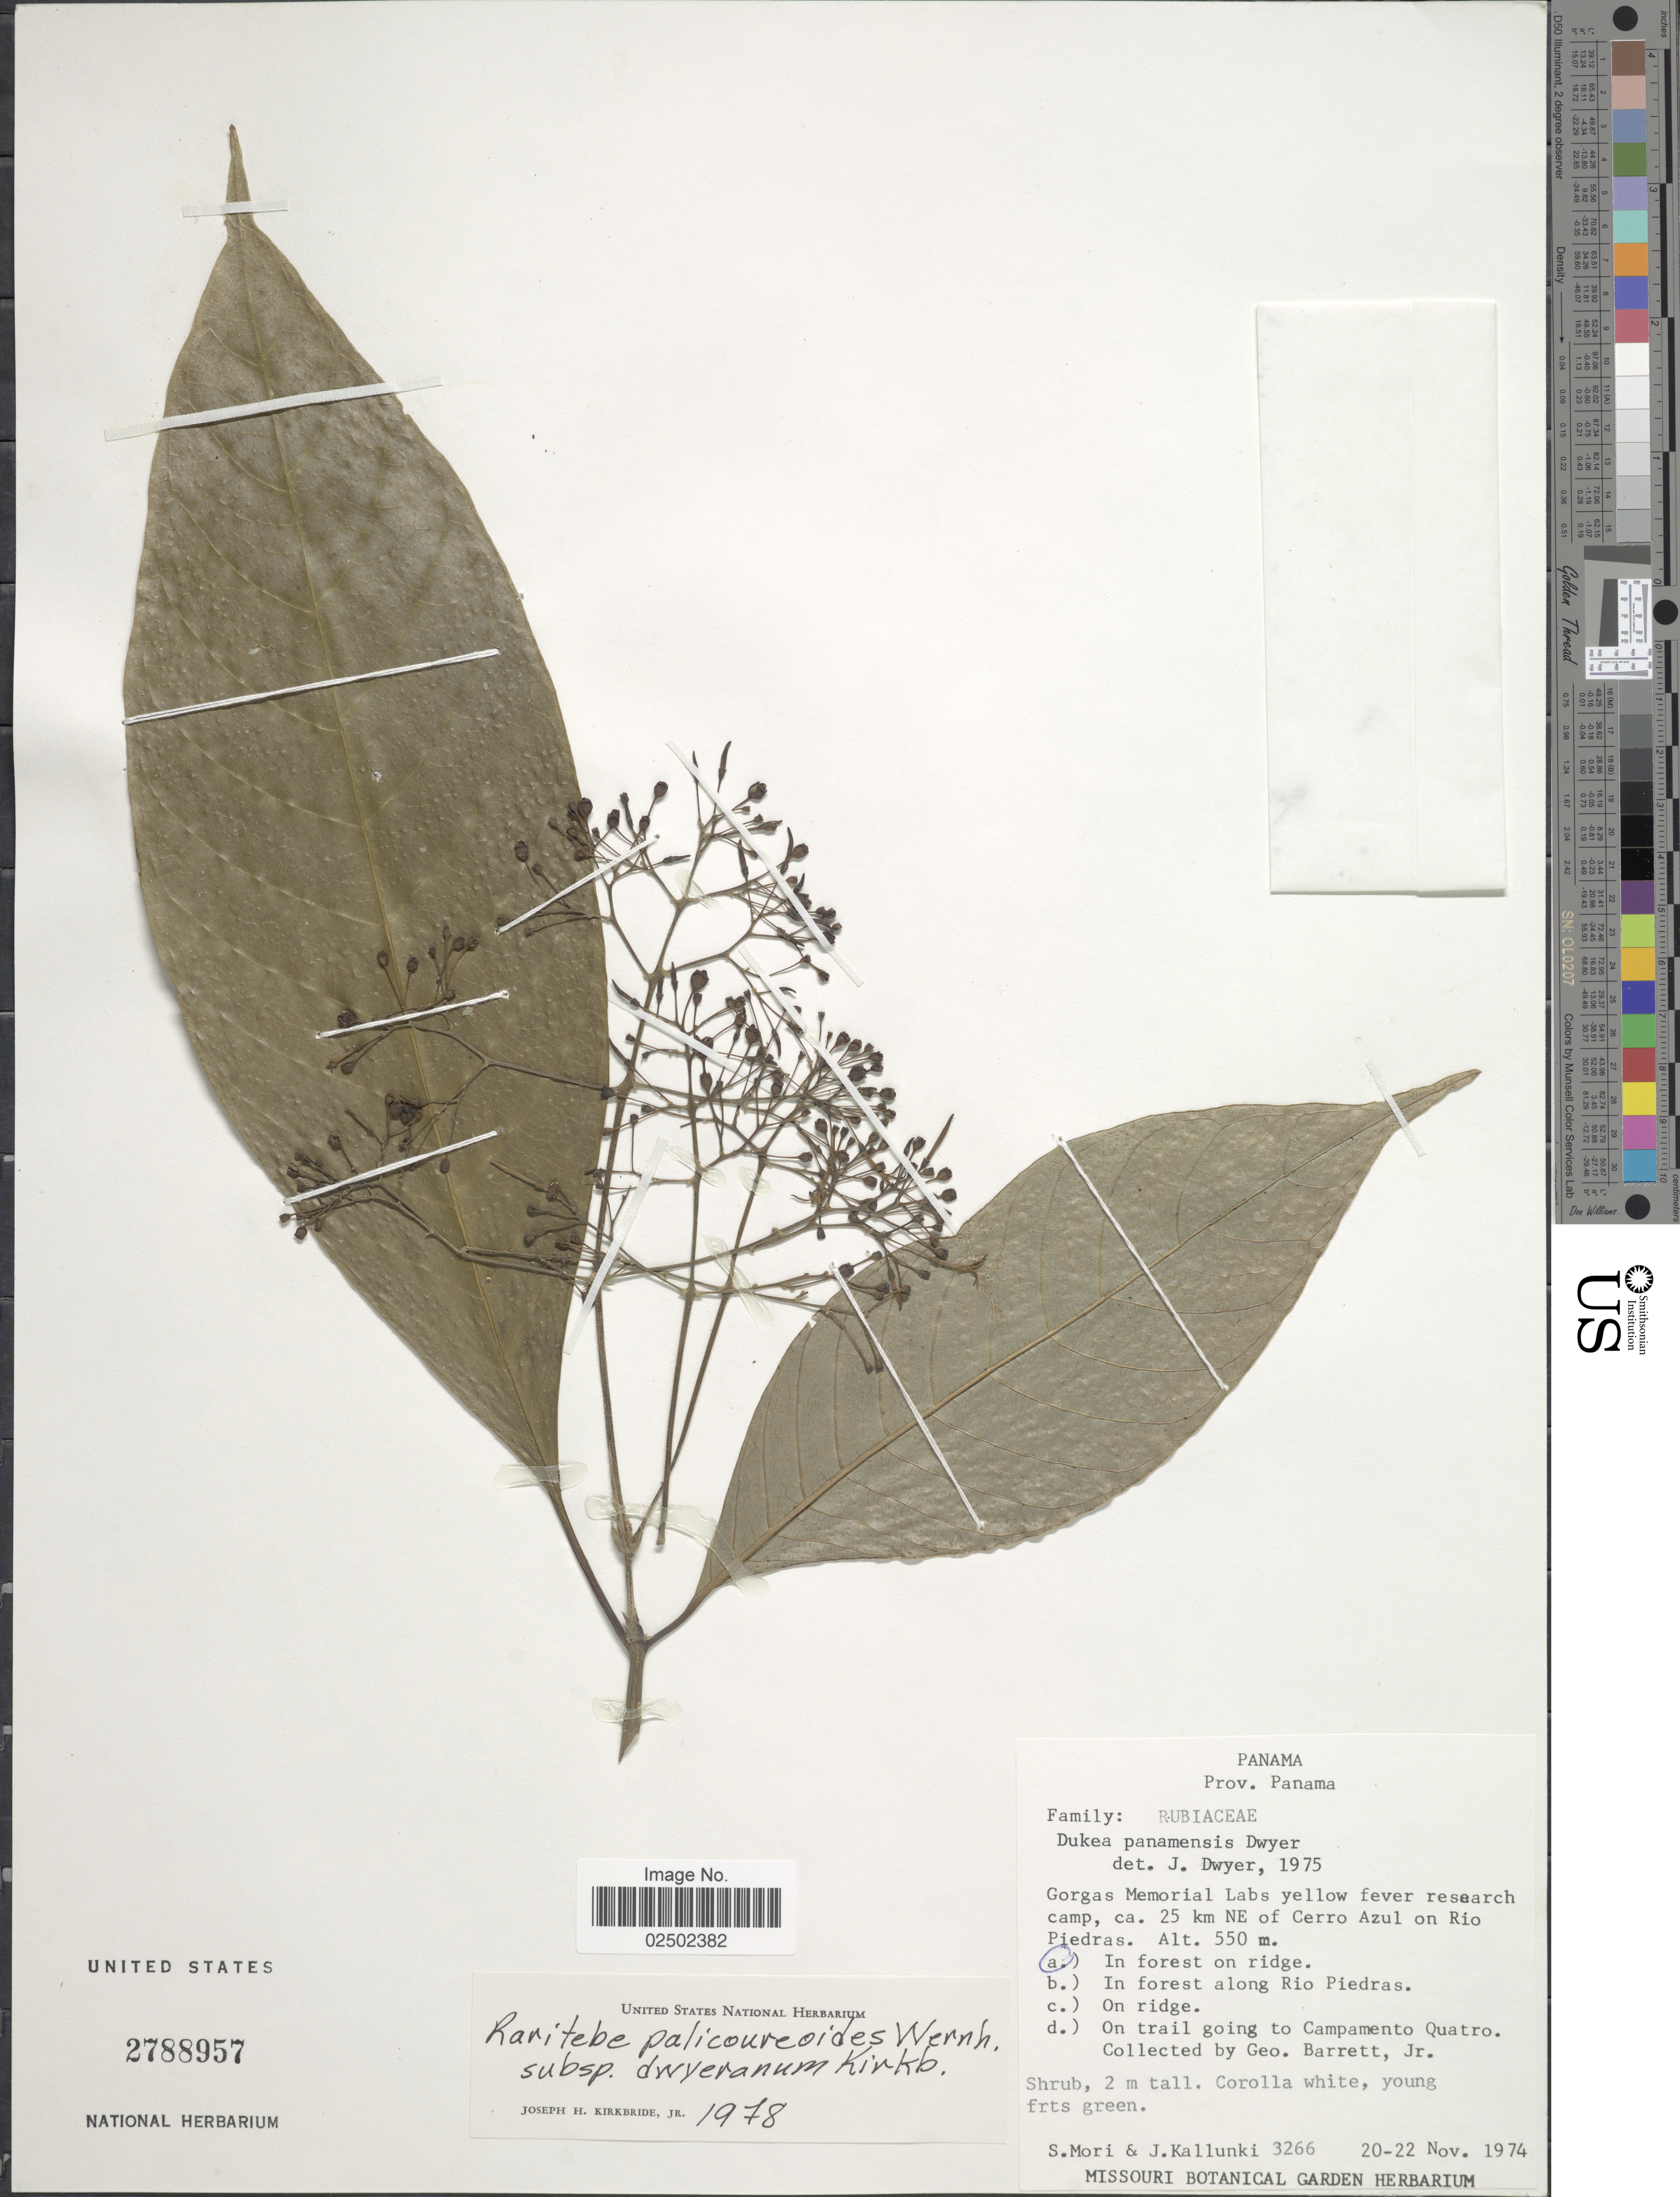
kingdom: Plantae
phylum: Tracheophyta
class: Magnoliopsida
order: Gentianales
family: Rubiaceae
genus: Raritebe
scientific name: Raritebe palicoureoides subsp. dwyeranum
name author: J.H. Kirkbr.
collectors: S. Mori & J. Kallunki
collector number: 3266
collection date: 1974-11-20/1974-11-22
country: Panama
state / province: Panamá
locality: Gorgas Memorial Labs yellow fever research camp, ca. 25 km NE of Cerro Azul on Rio Piedras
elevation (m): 550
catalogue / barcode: US 2788957